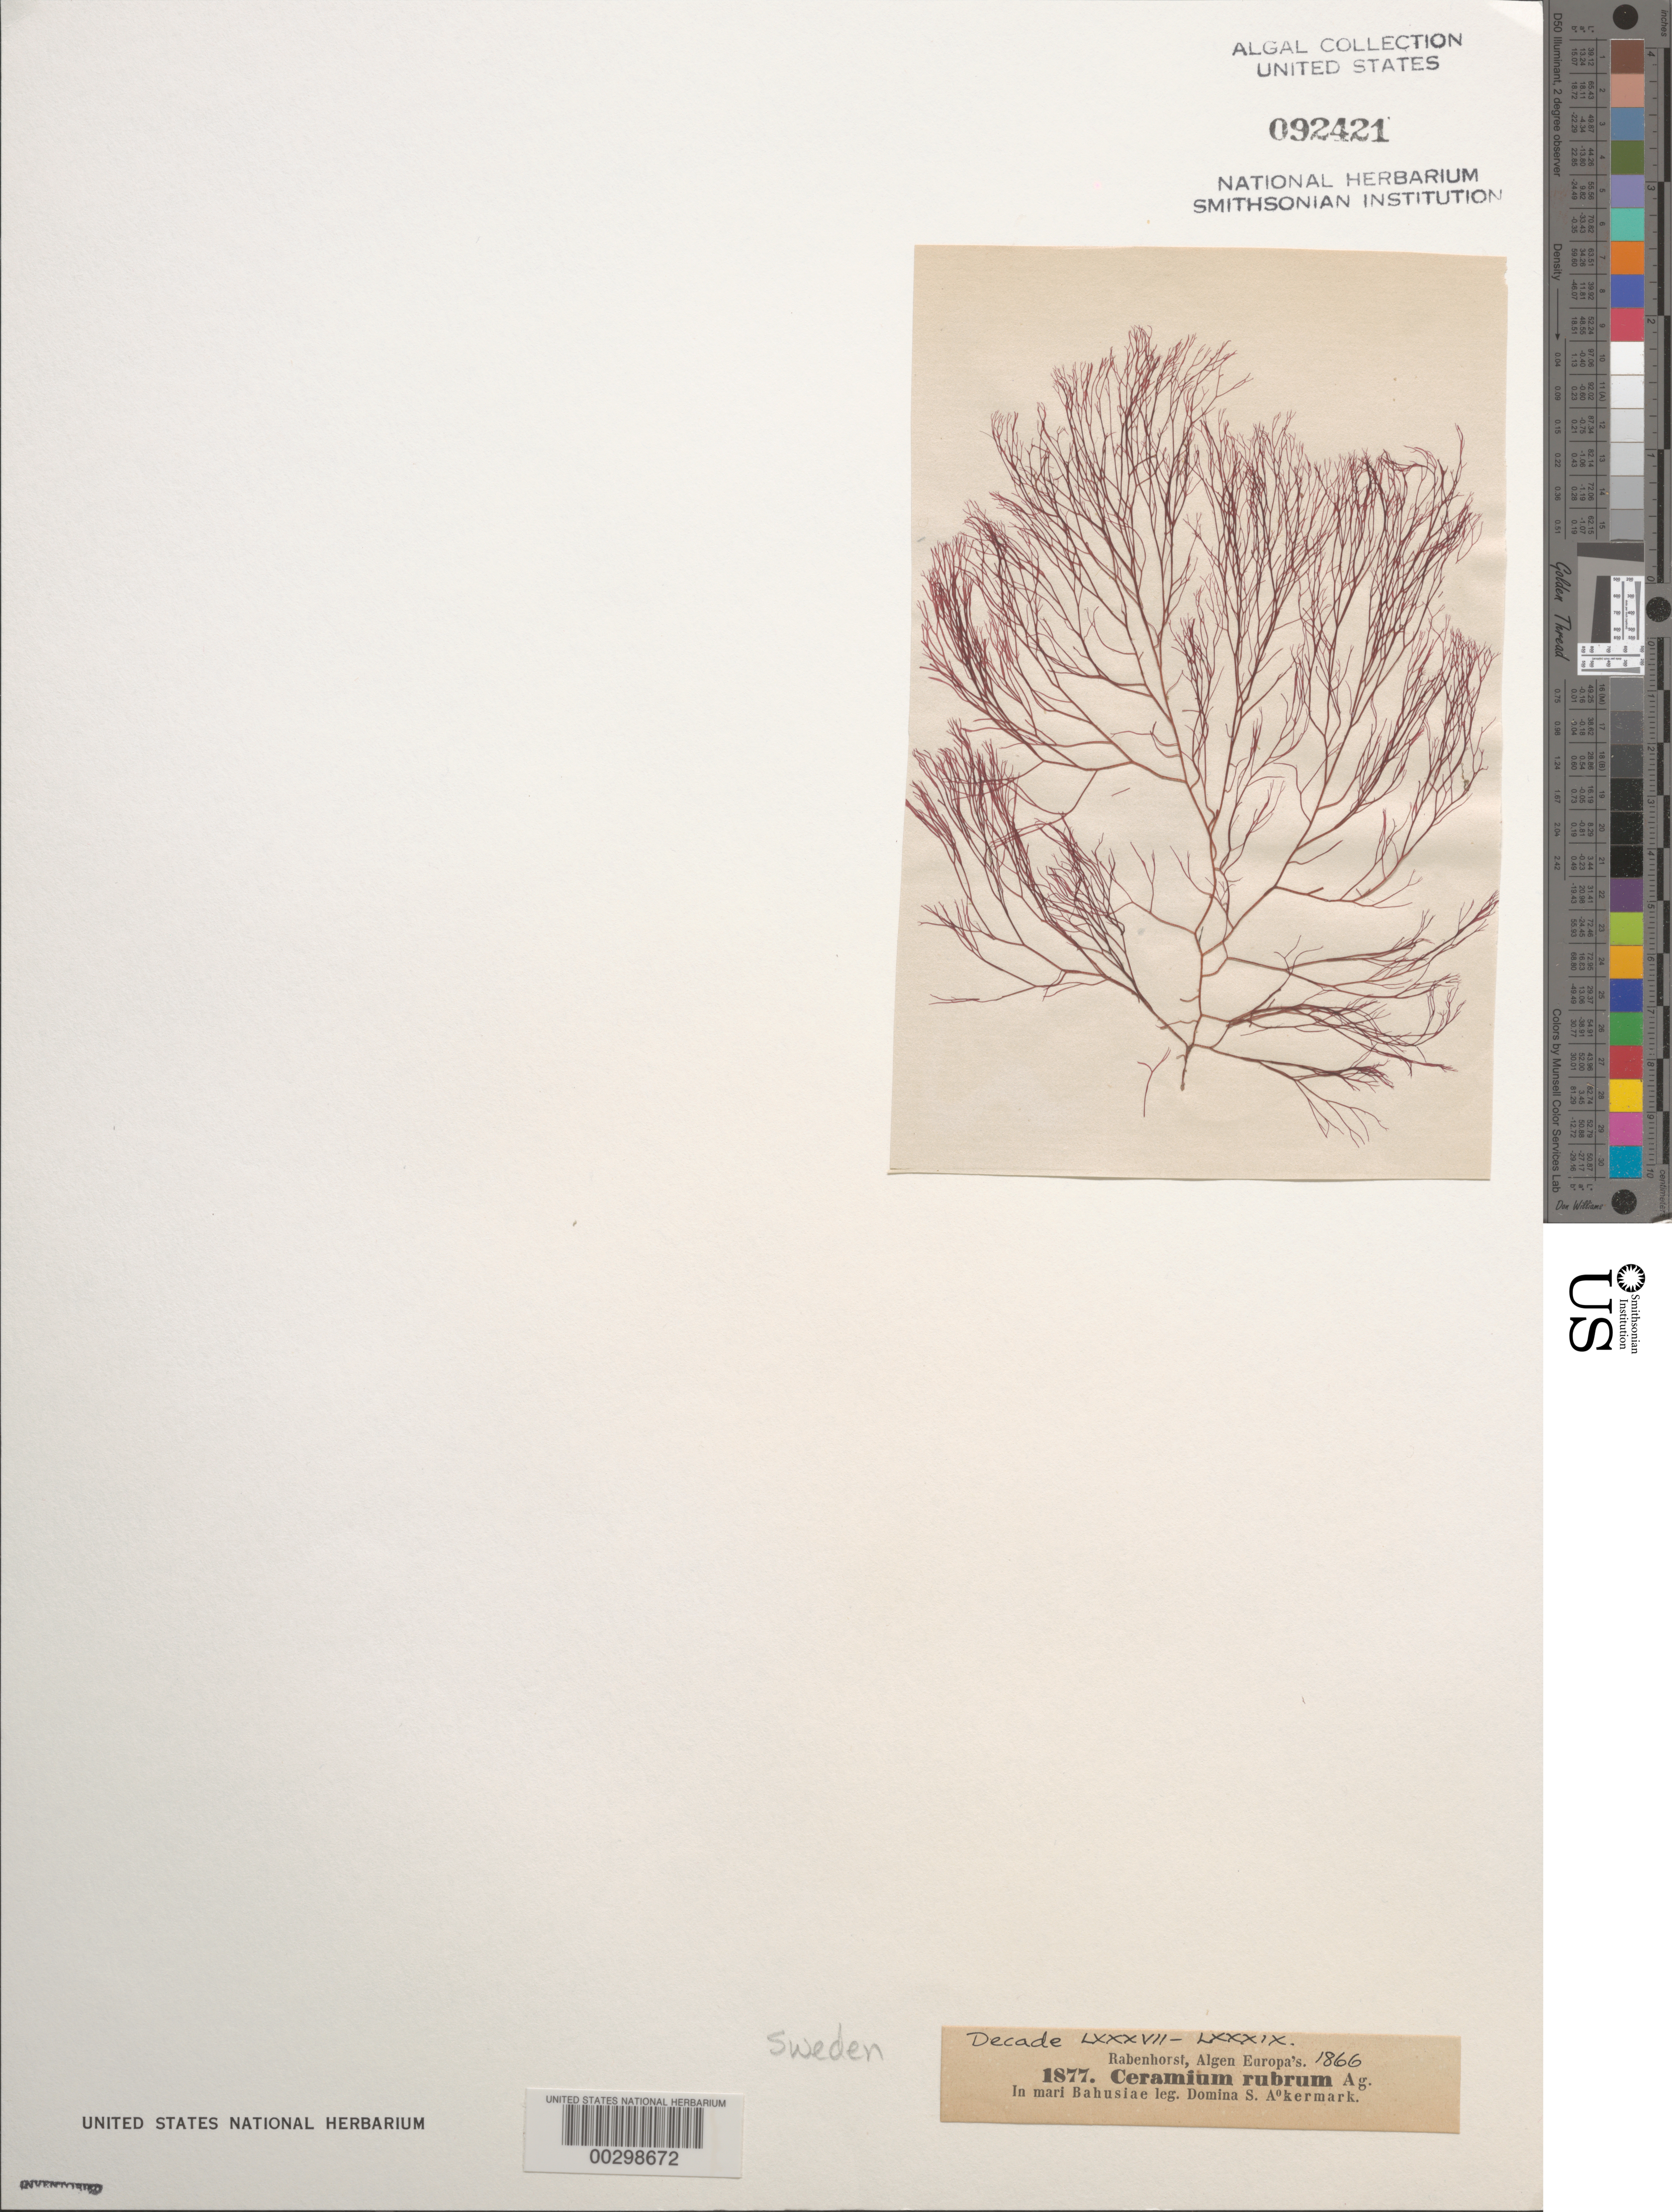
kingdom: Plantae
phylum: Rhodophyta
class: Florideophyceae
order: Ceramiales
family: Ceramiaceae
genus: Ceramium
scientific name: Ceramium rubrum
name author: C. Agardh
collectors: S. Akermark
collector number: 1877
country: Sweden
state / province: Västra Götaland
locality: Bohus bay (mari bahusiae)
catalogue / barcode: US 92421